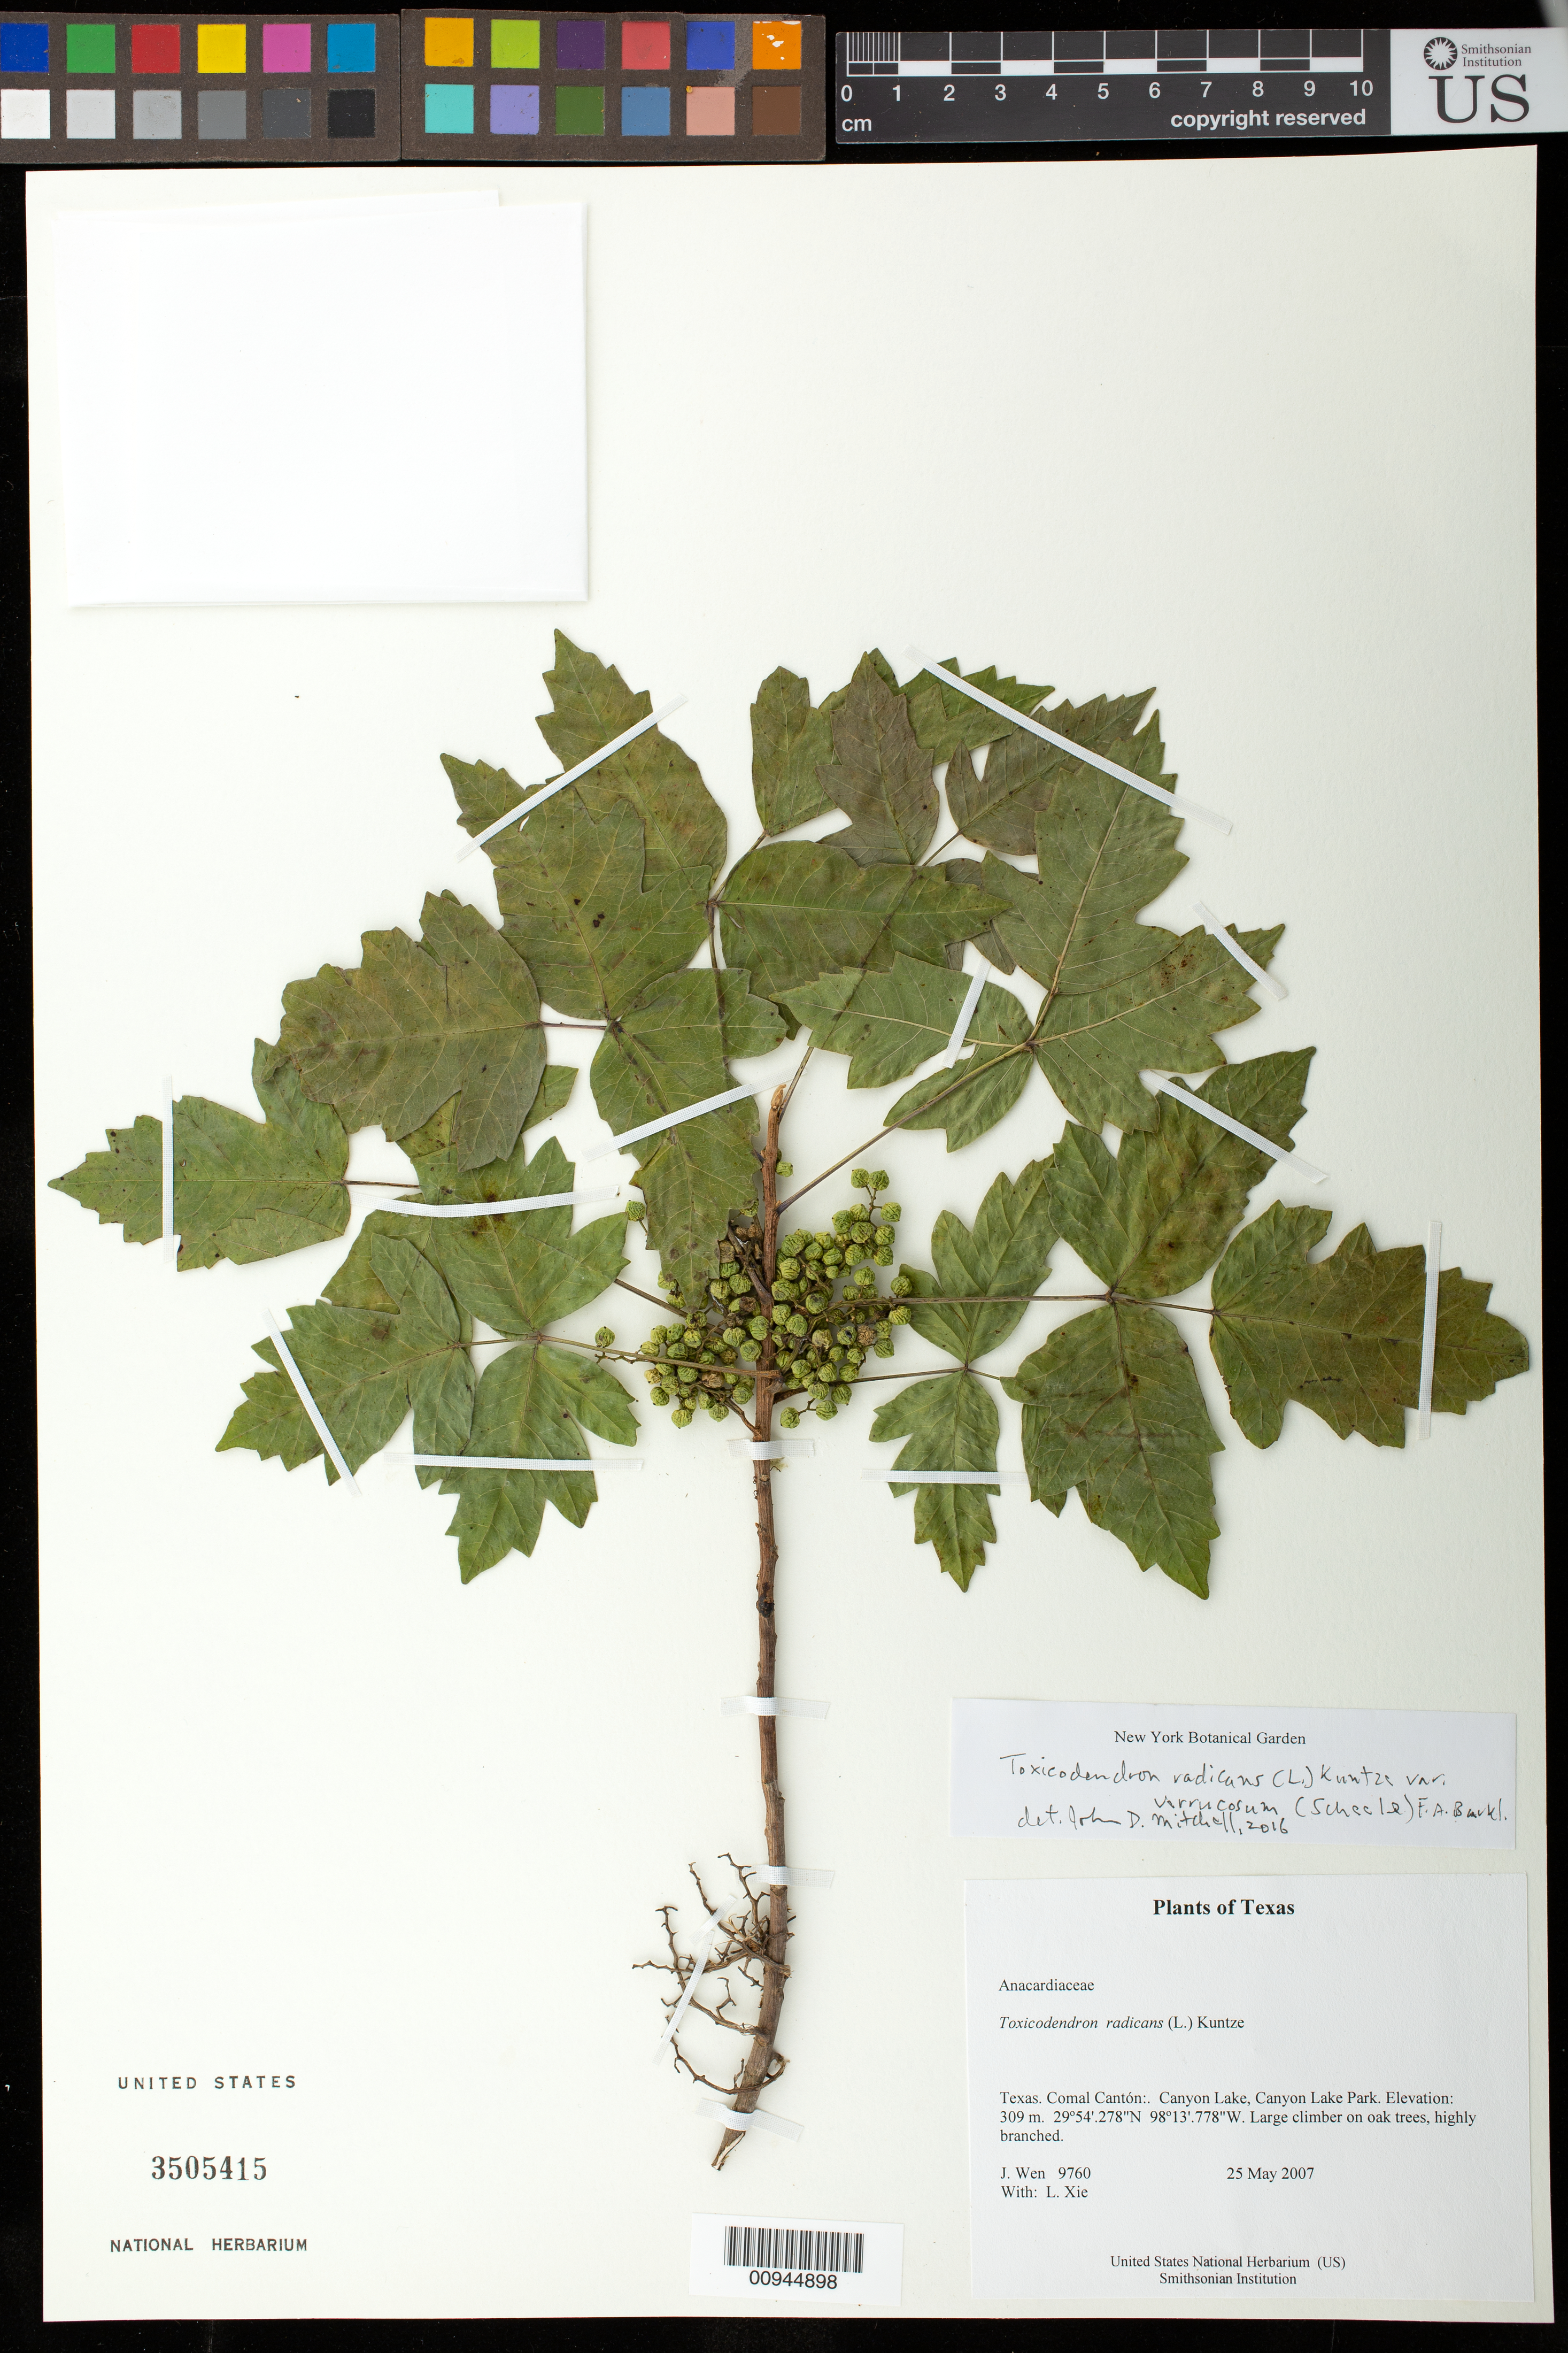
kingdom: Plantae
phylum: Tracheophyta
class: Magnoliopsida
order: Sapindales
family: Anacardiaceae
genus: Toxicodendron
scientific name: Toxicodendron radicans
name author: (L.) Kuntze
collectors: J. Wen & L. Xie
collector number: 9760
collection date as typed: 25 May 2007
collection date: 2007-05-25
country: United States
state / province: Texas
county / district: Comal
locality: Canyon Lake, Canyon Lake Park.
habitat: On oak trees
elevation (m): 309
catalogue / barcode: US 3505415